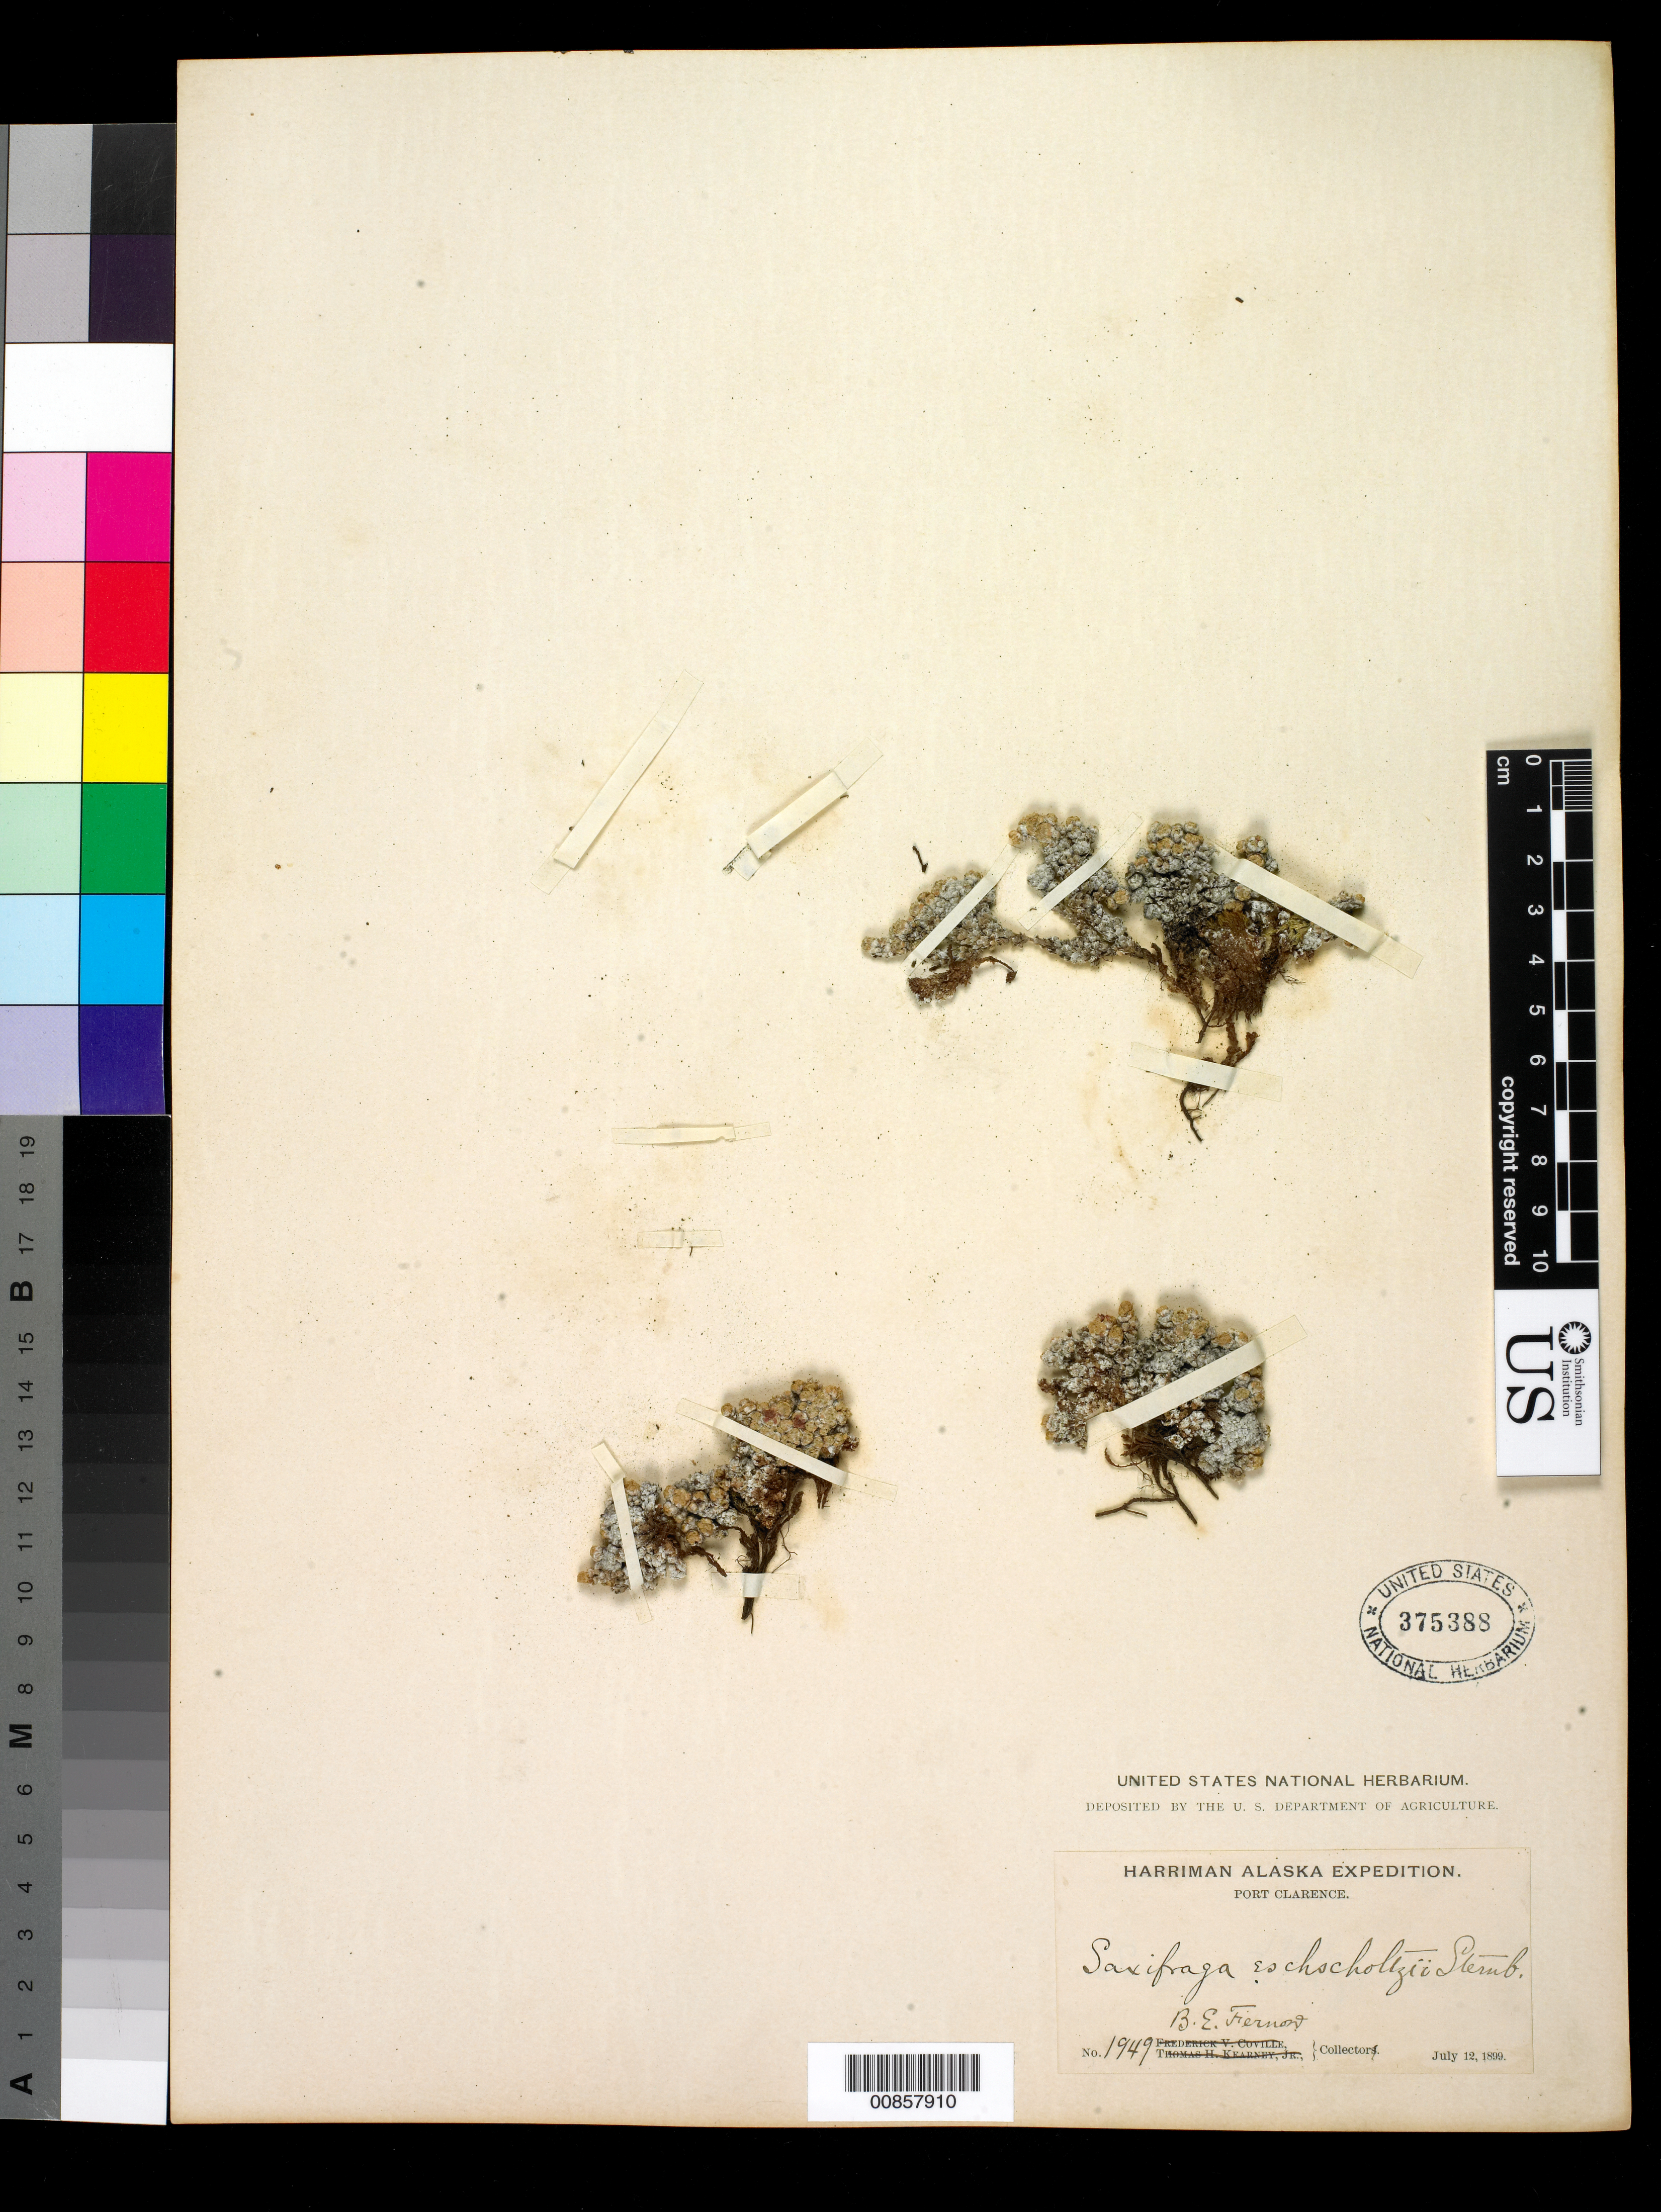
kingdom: Plantae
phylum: Tracheophyta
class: Magnoliopsida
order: Saxifragales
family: Saxifragaceae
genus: Saxifraga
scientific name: Saxifraga eschscholtzii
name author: Sternb.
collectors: B. Fernow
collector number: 1949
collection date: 1899-07-12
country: United States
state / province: Alaska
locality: Port Clarence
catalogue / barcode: US 375388